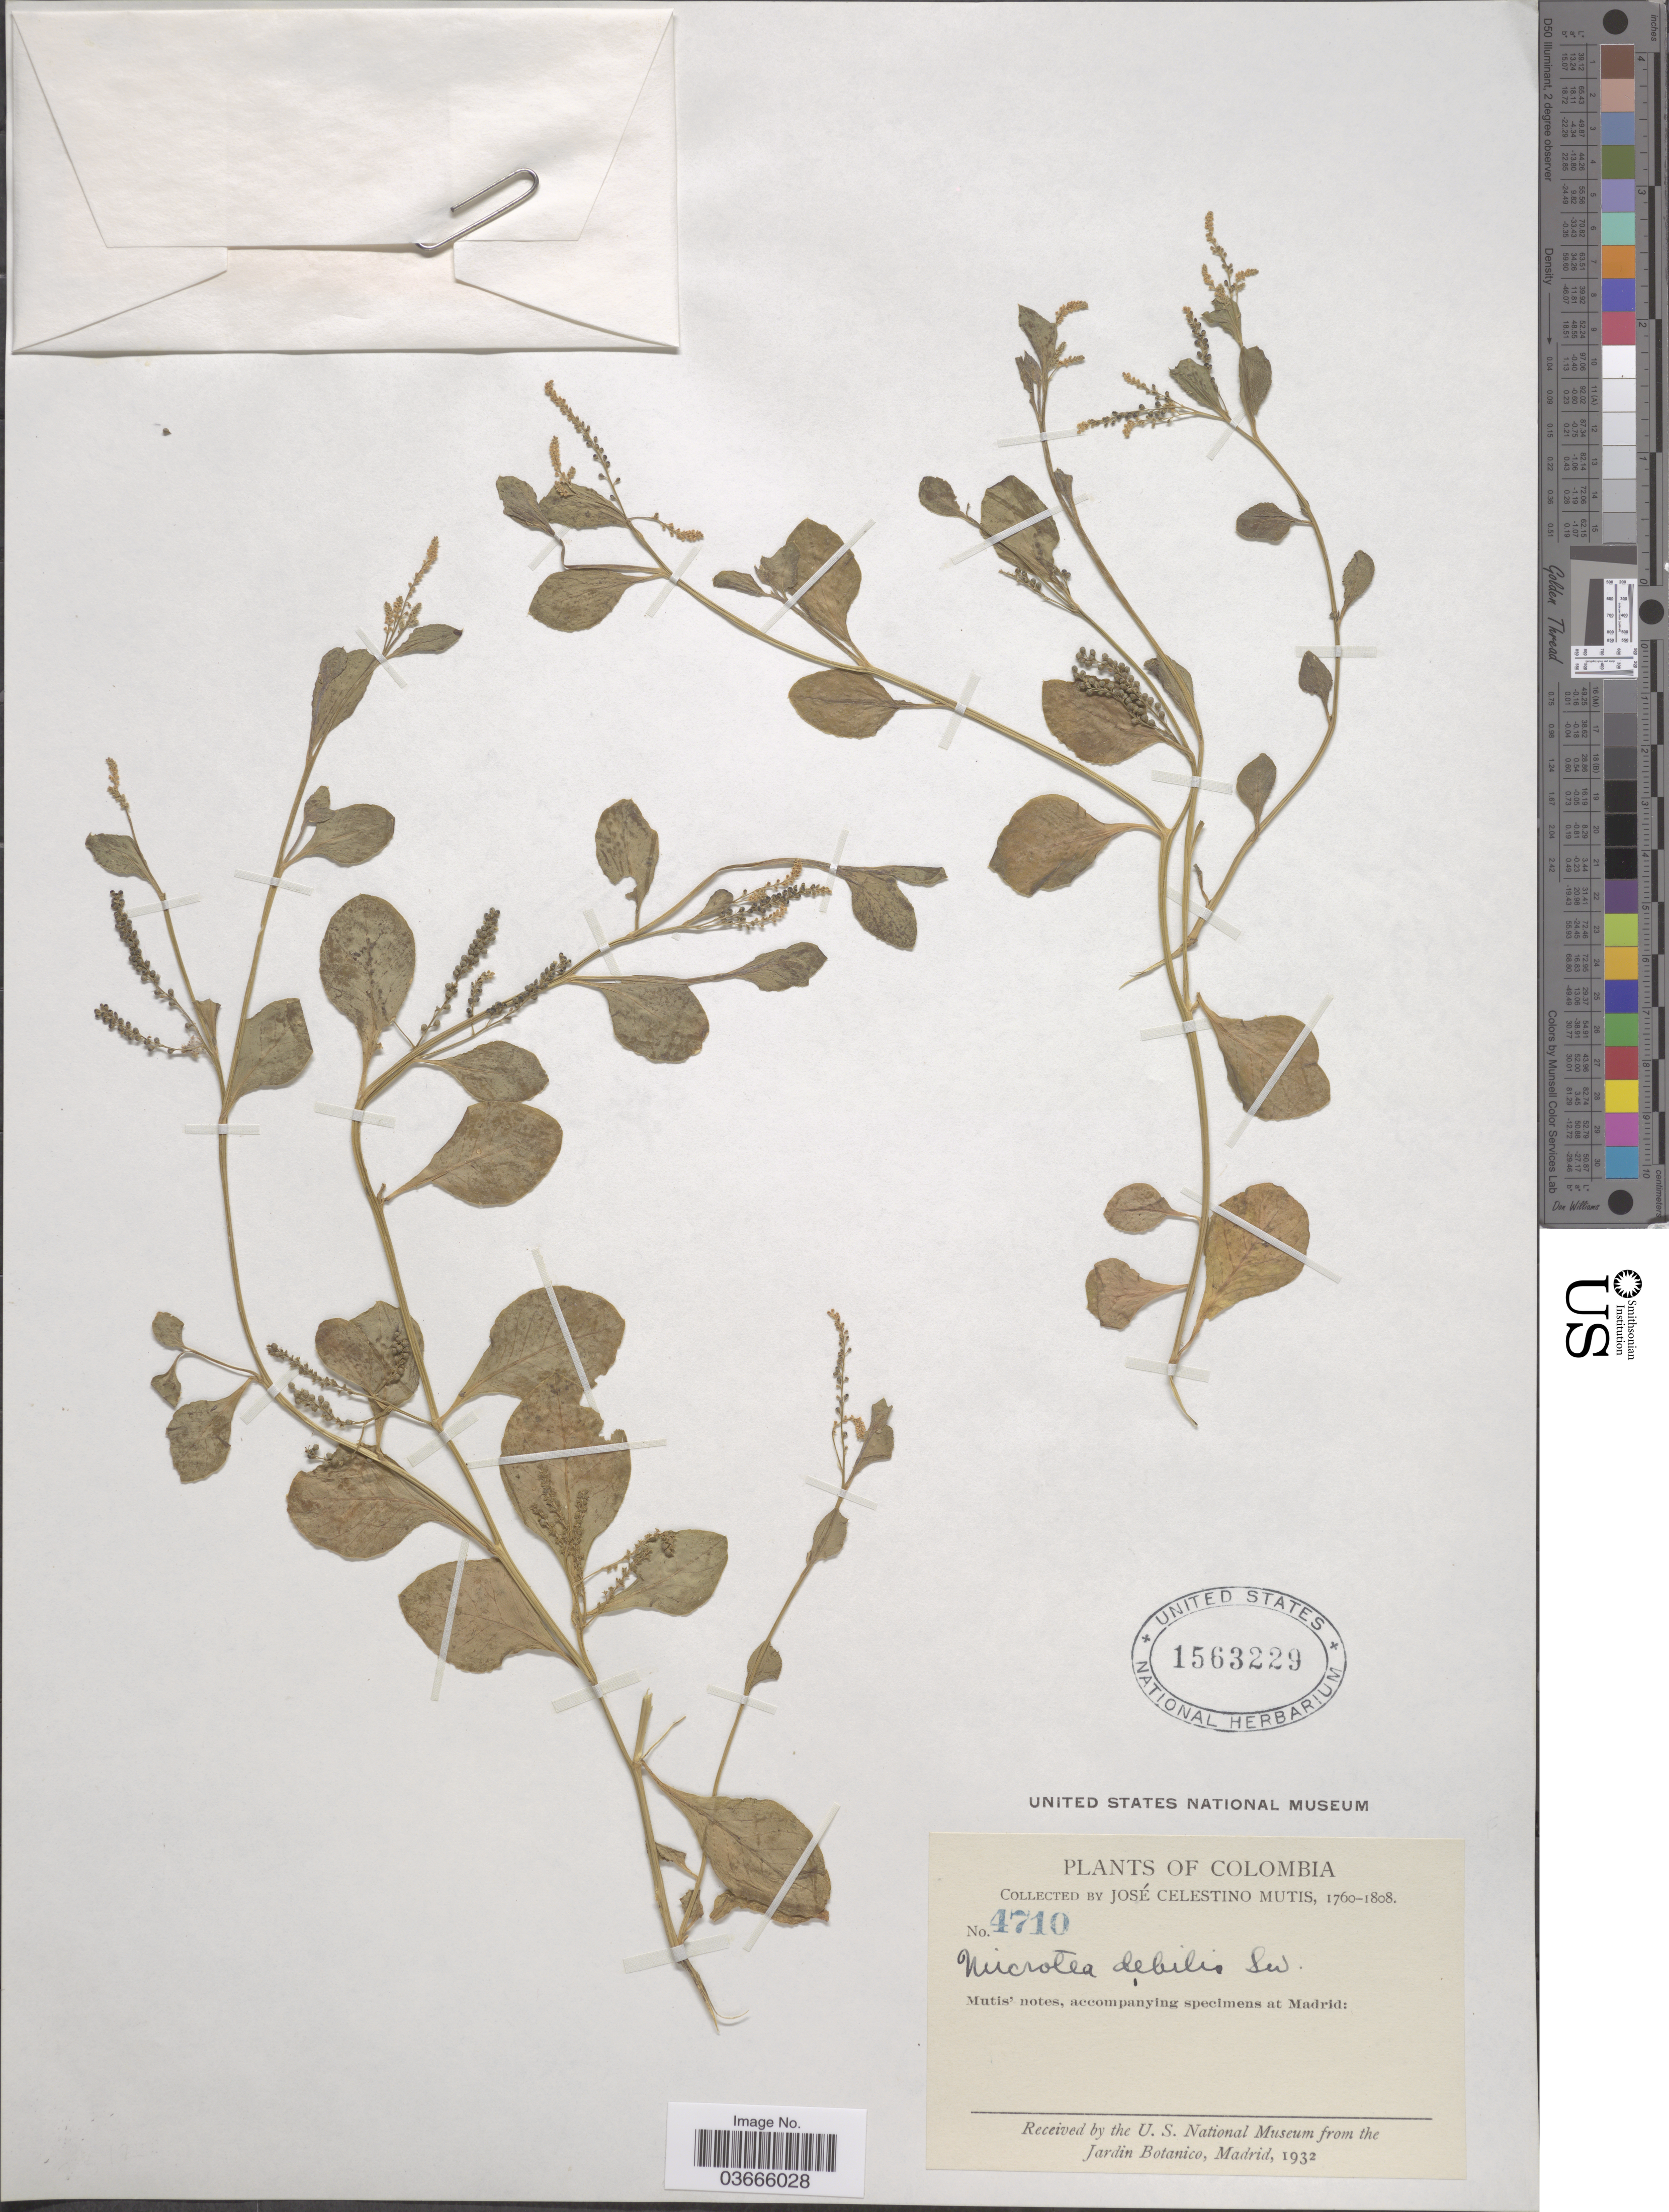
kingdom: Plantae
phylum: Tracheophyta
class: Magnoliopsida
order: Caryophyllales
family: Microteaceae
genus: Microtea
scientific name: Microtea debilis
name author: Sw.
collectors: J. C. B. Mutis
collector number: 4710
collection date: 1760/1808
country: Colombia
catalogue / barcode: US 1563229